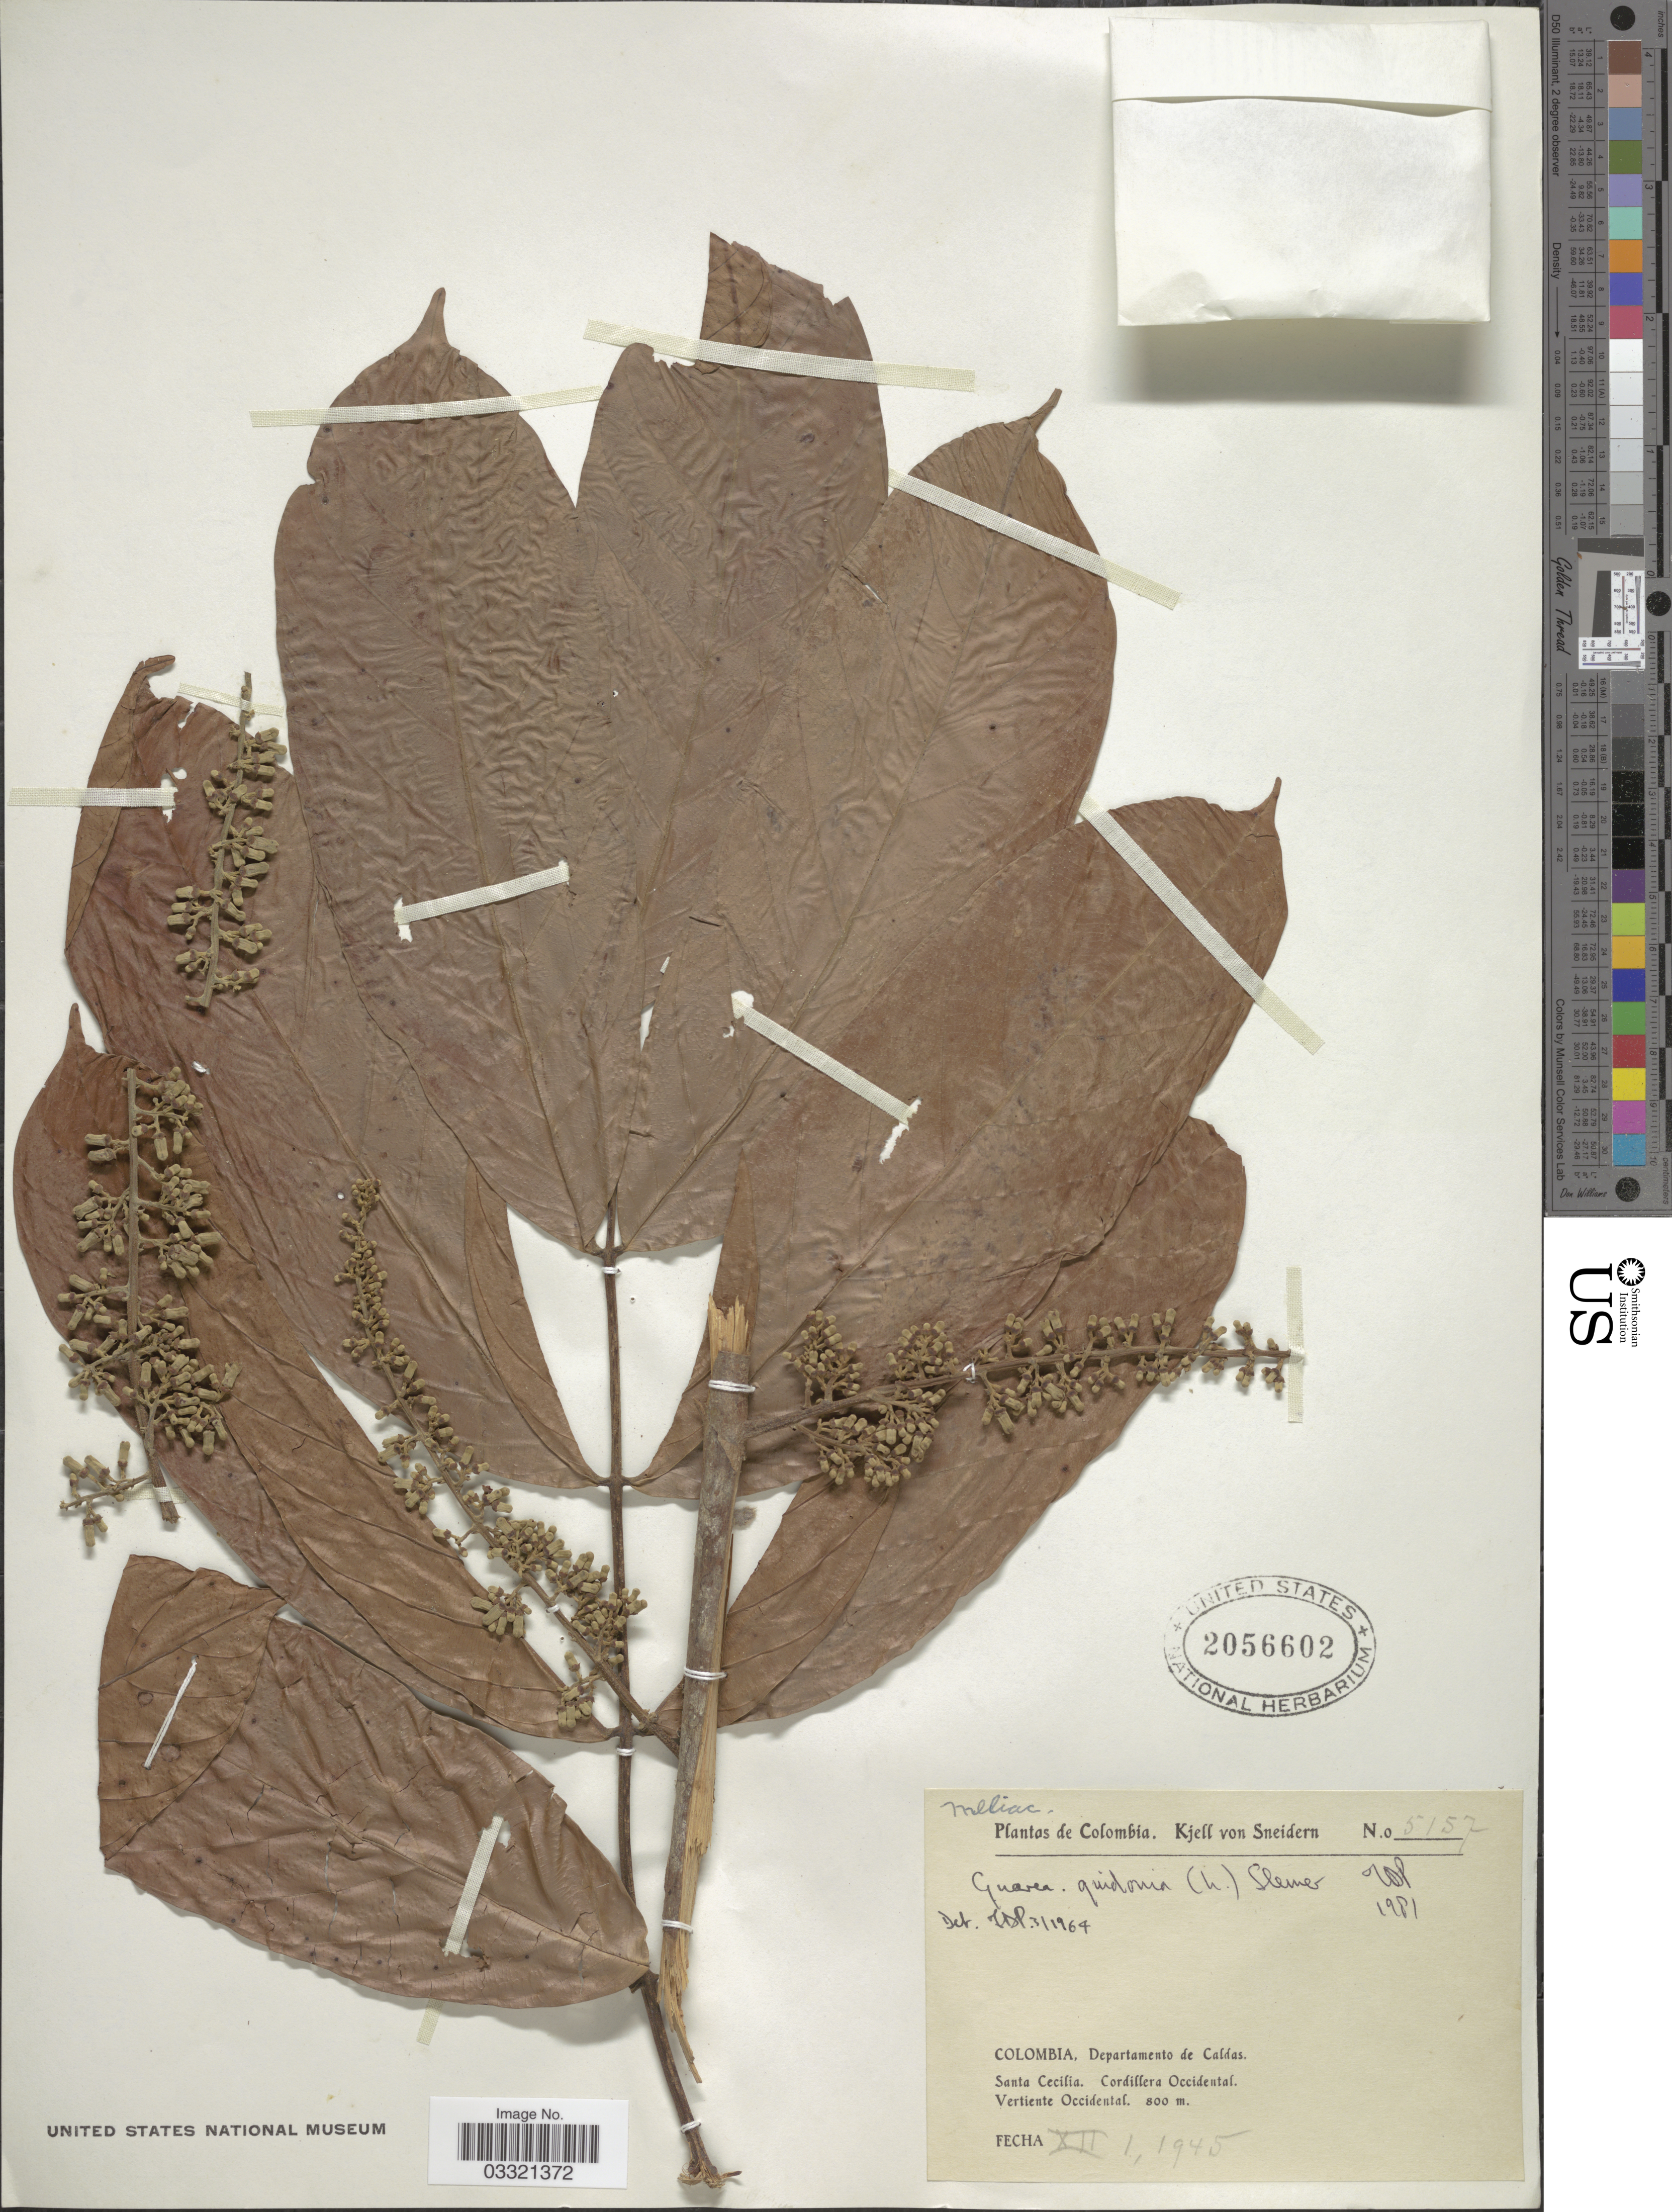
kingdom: Plantae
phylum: Tracheophyta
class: Magnoliopsida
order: Sapindales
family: Meliaceae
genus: Guarea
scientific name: Guarea guidonia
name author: (L.) Sleumer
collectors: K. von Sneidern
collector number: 5157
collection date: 1945-12-01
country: Colombia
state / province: Caldas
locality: Departamento de Caldas. Santa Cecilia. Cordillera Occidental. Vertiente Occidental.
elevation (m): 800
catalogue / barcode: US 2056602